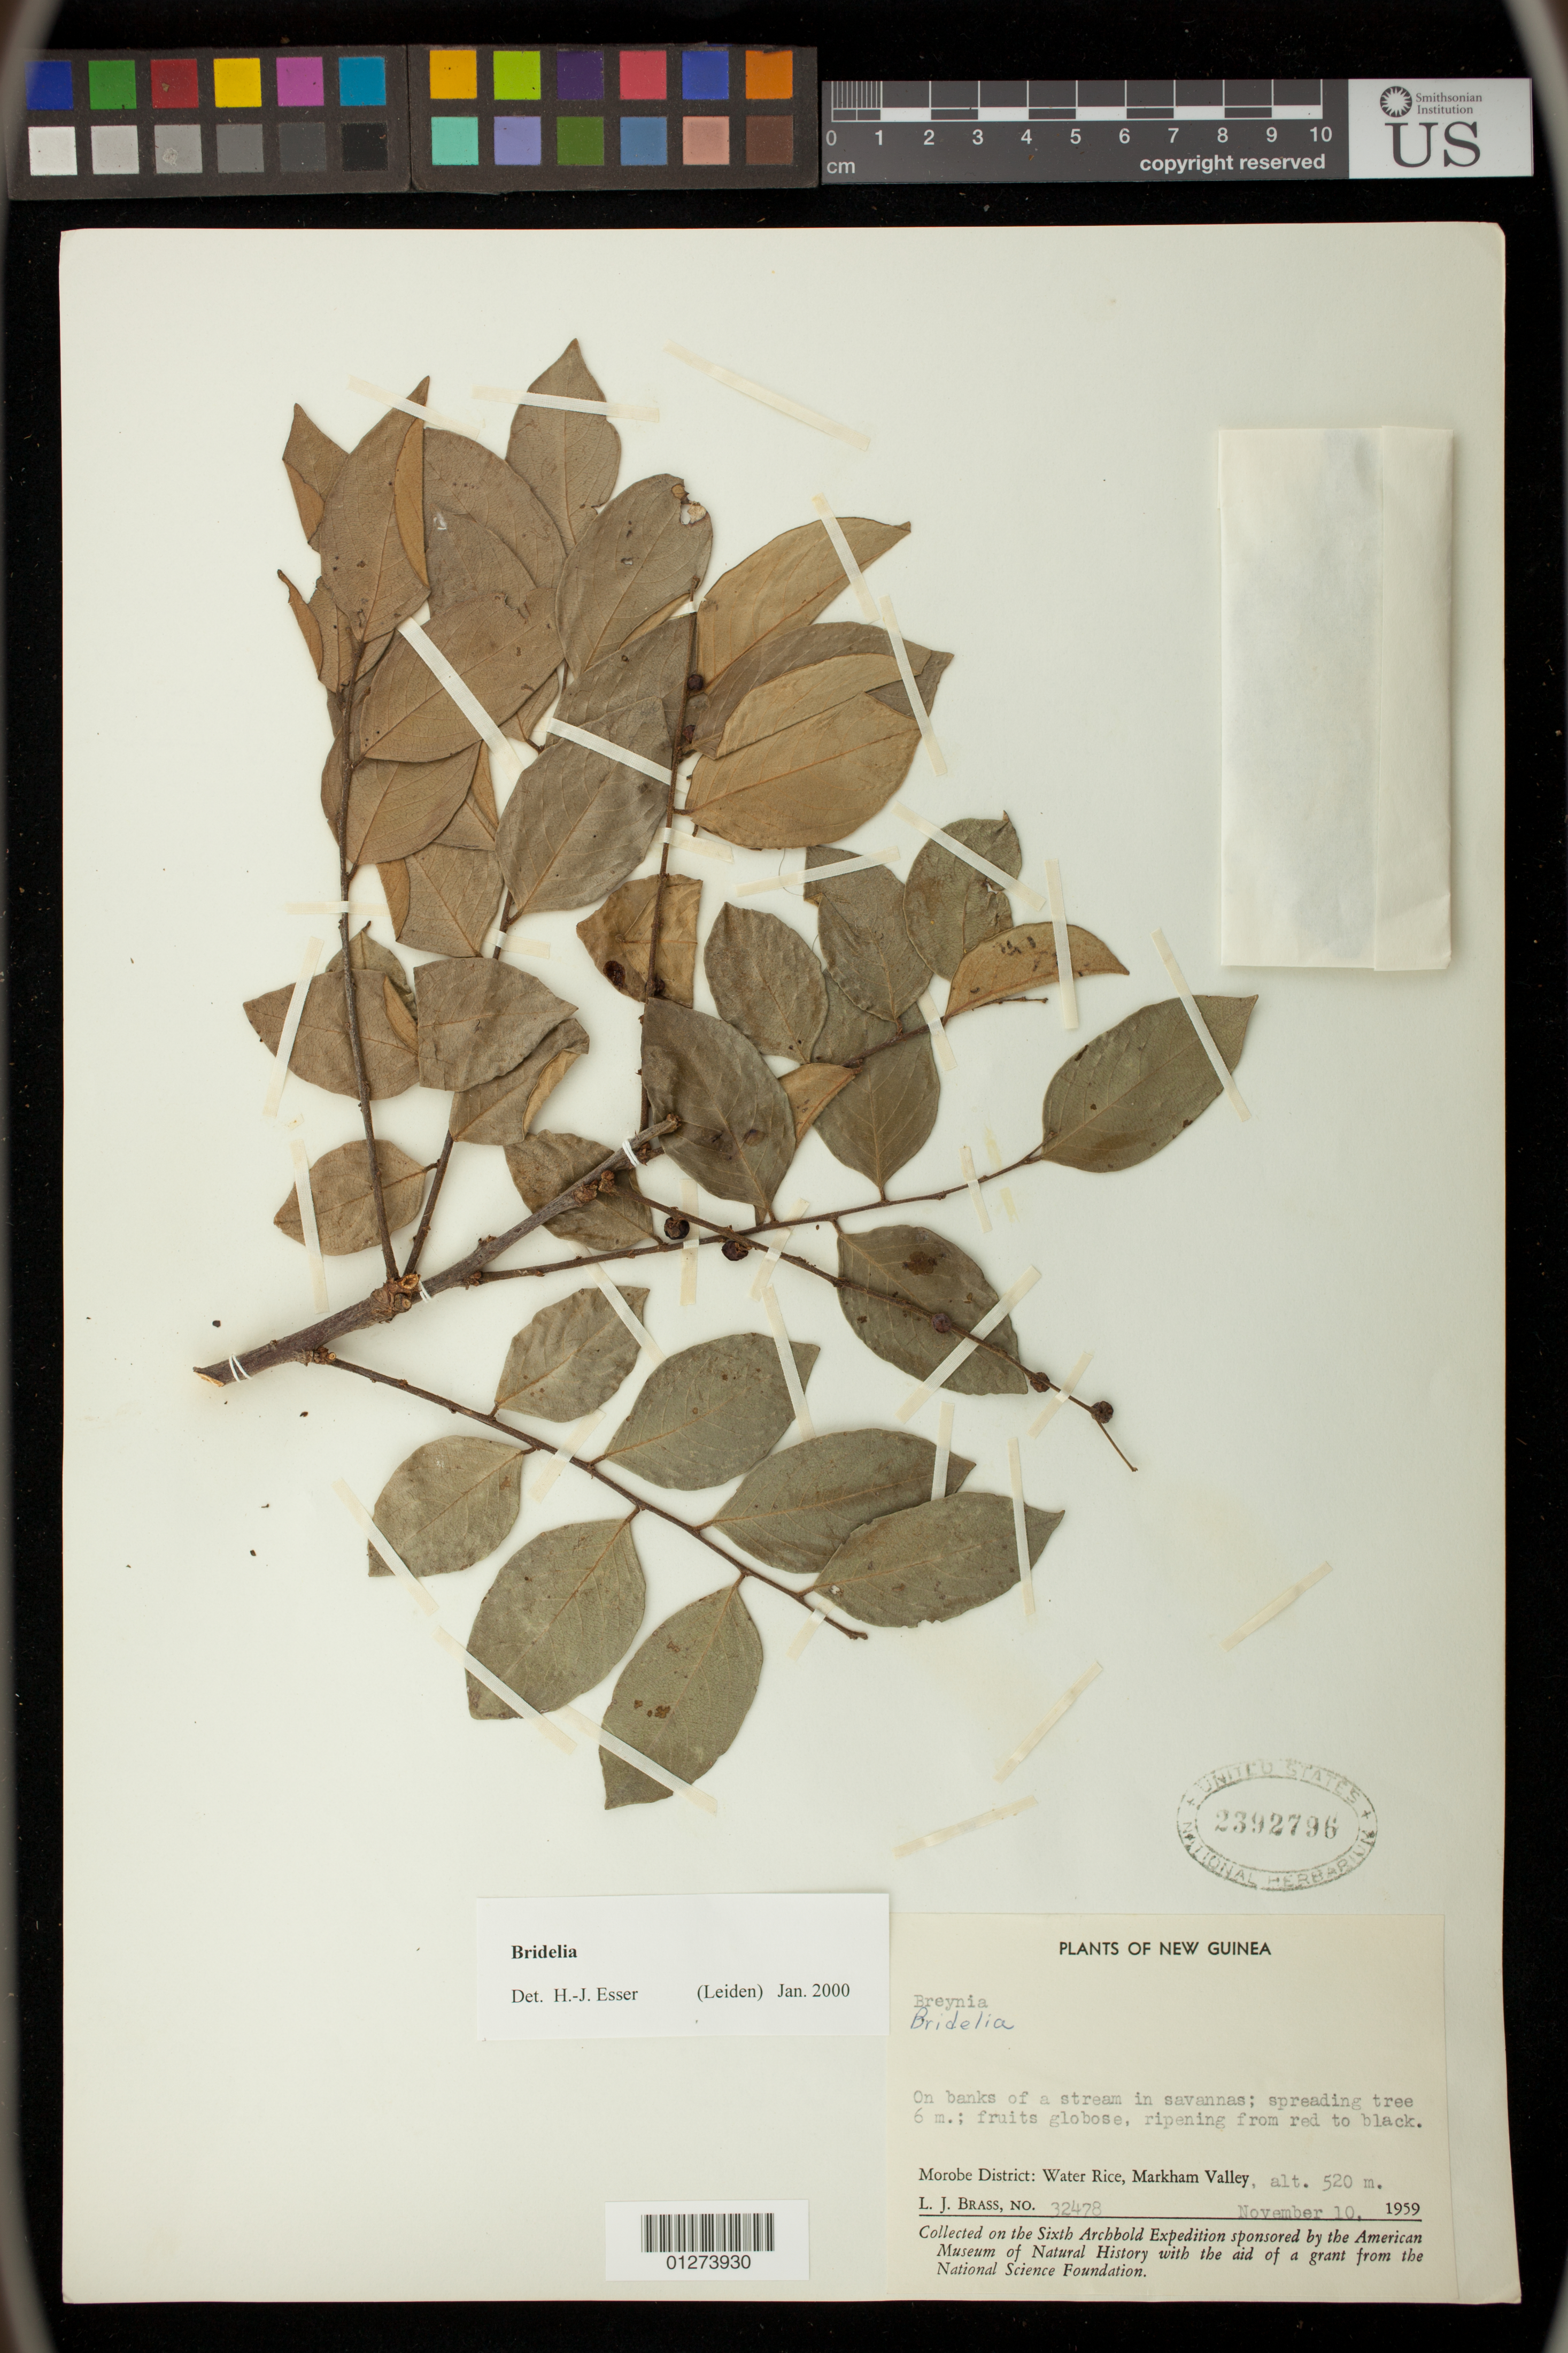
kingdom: Plantae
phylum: Tracheophyta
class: Magnoliopsida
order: Malpighiales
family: Phyllanthaceae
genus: Bridelia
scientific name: Bridelia sp.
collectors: L. J. Brass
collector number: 32478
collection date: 1959-11-10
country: Papua New Guinea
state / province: Morobe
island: New Guinea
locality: Water Rice, Markham Valley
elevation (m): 520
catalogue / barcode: US 2392796